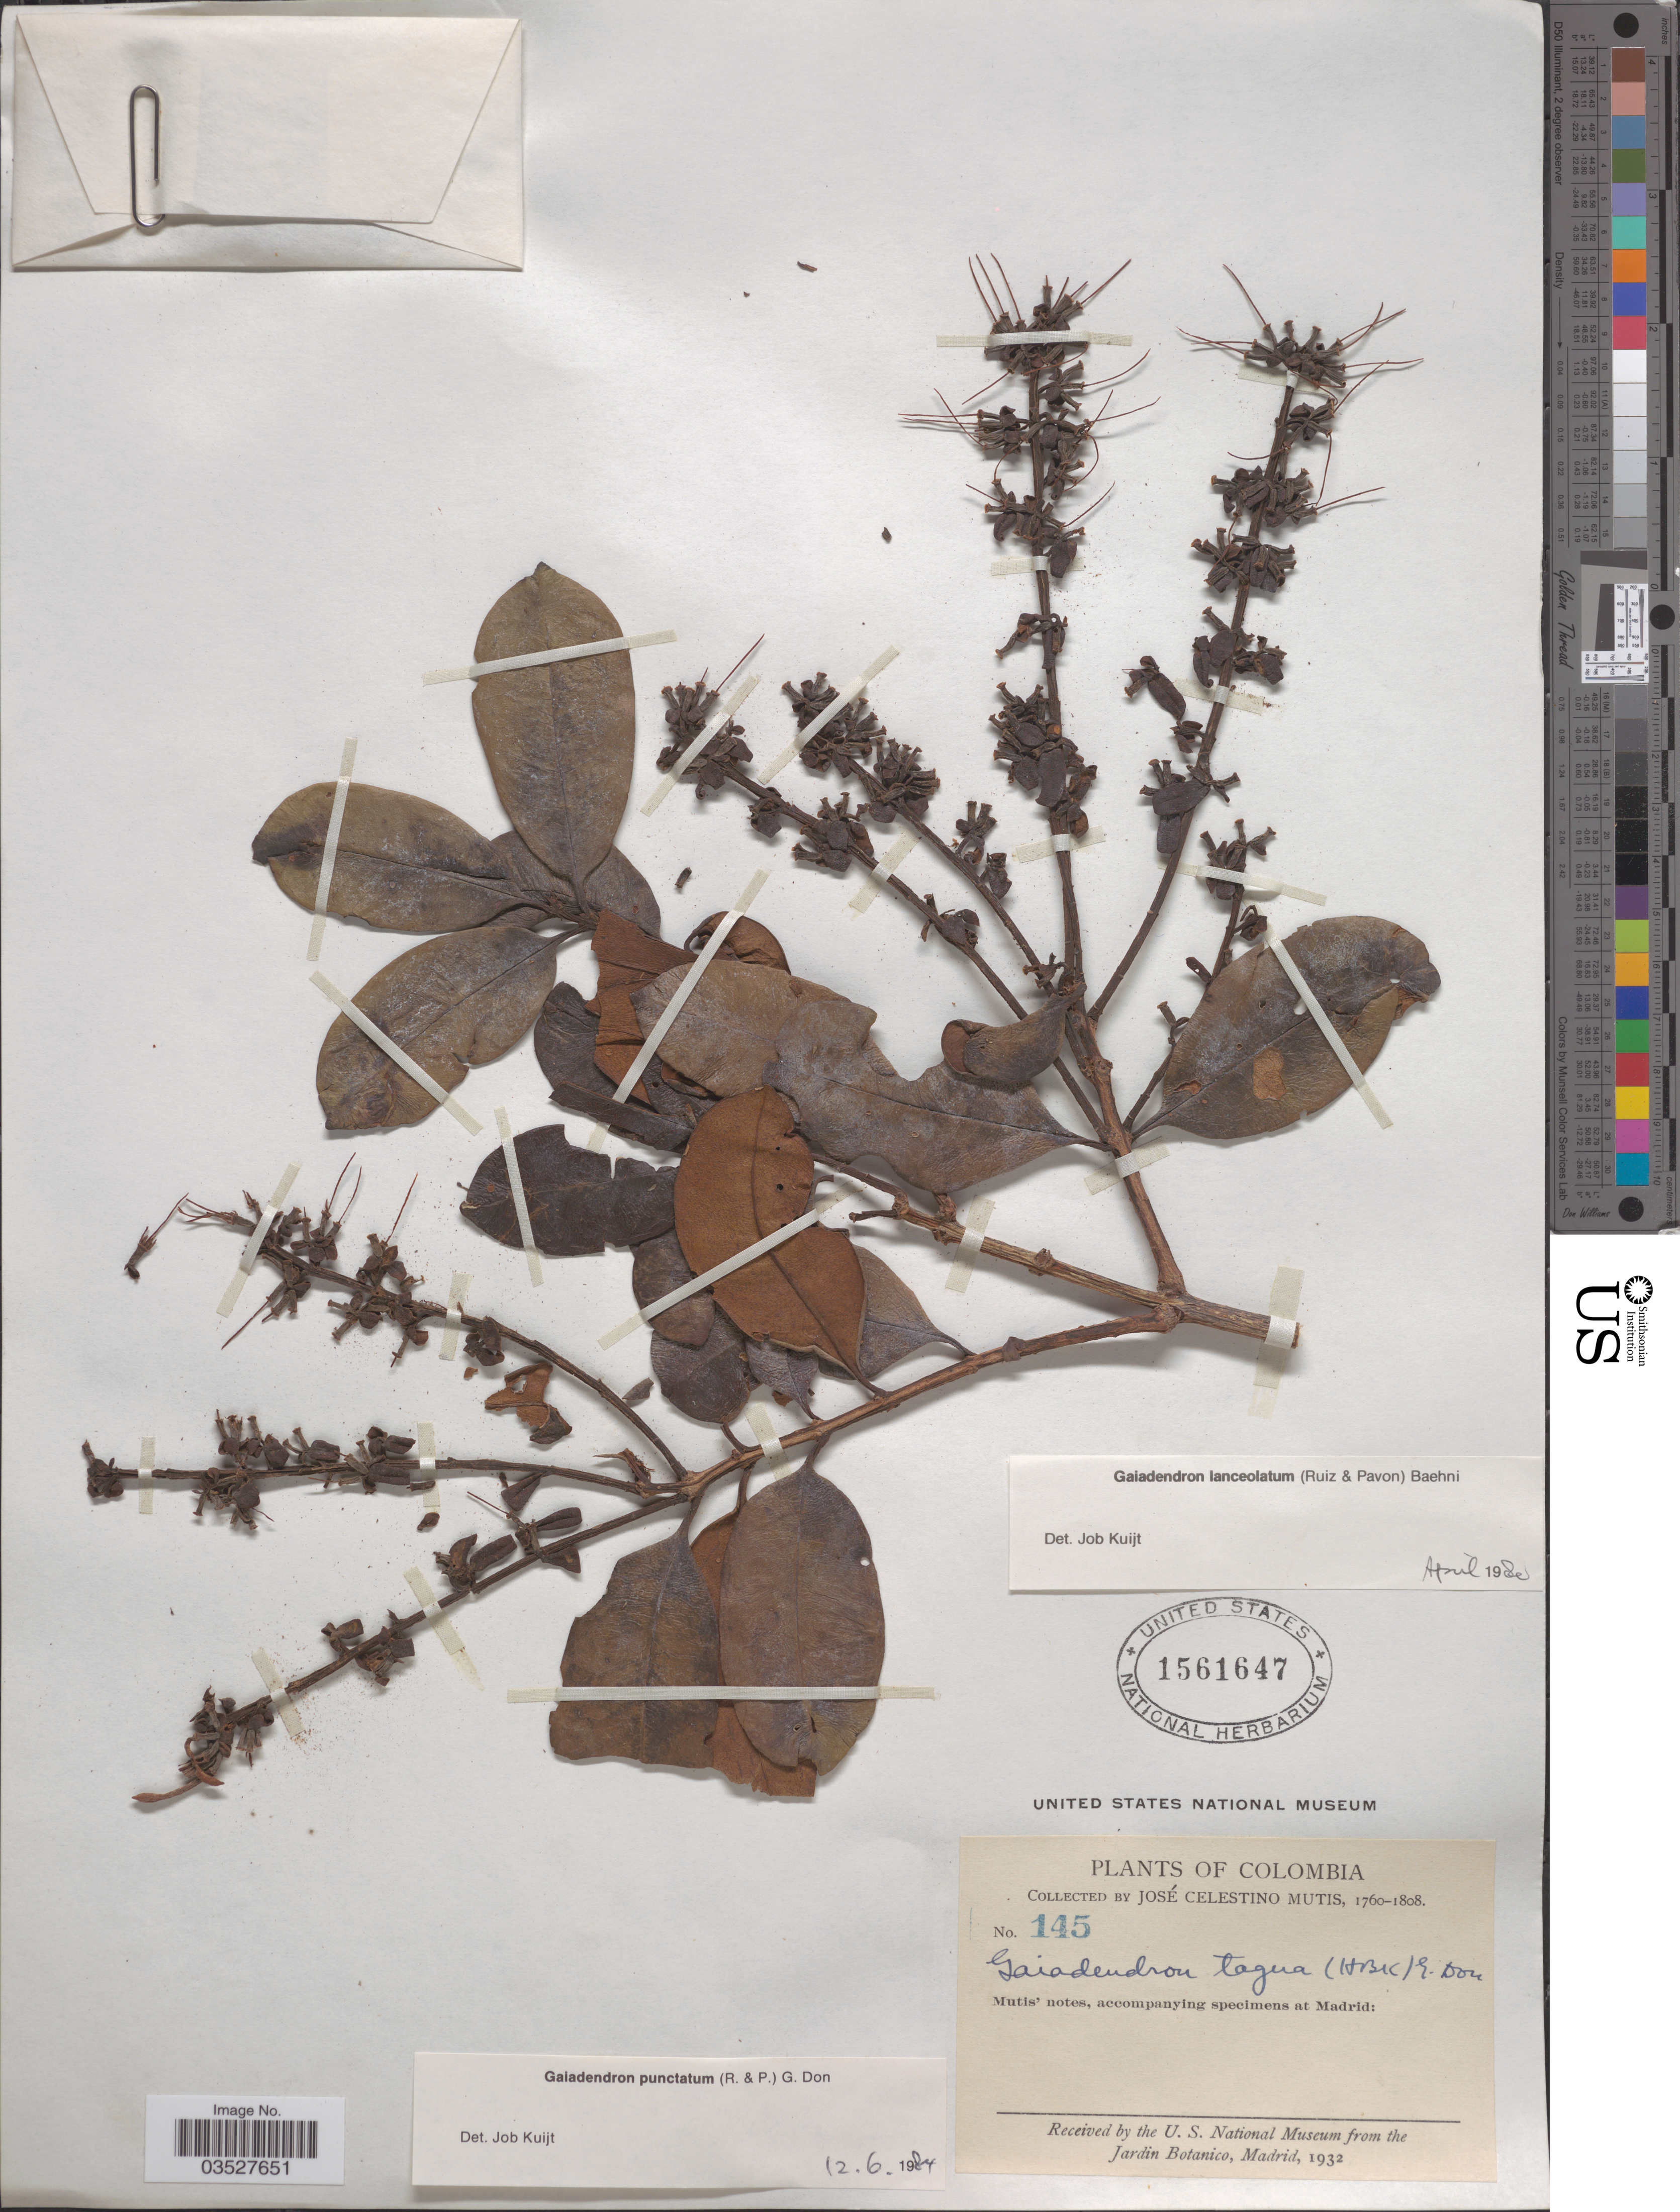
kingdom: Plantae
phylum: Tracheophyta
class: Magnoliopsida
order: Santalales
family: Loranthaceae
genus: Gaiadendron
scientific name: Gaiadendron punctatum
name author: (Ruiz & Pav.) G. Don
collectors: J. C. B. Mutis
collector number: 145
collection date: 1760/1808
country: Colombia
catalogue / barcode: US 1561647